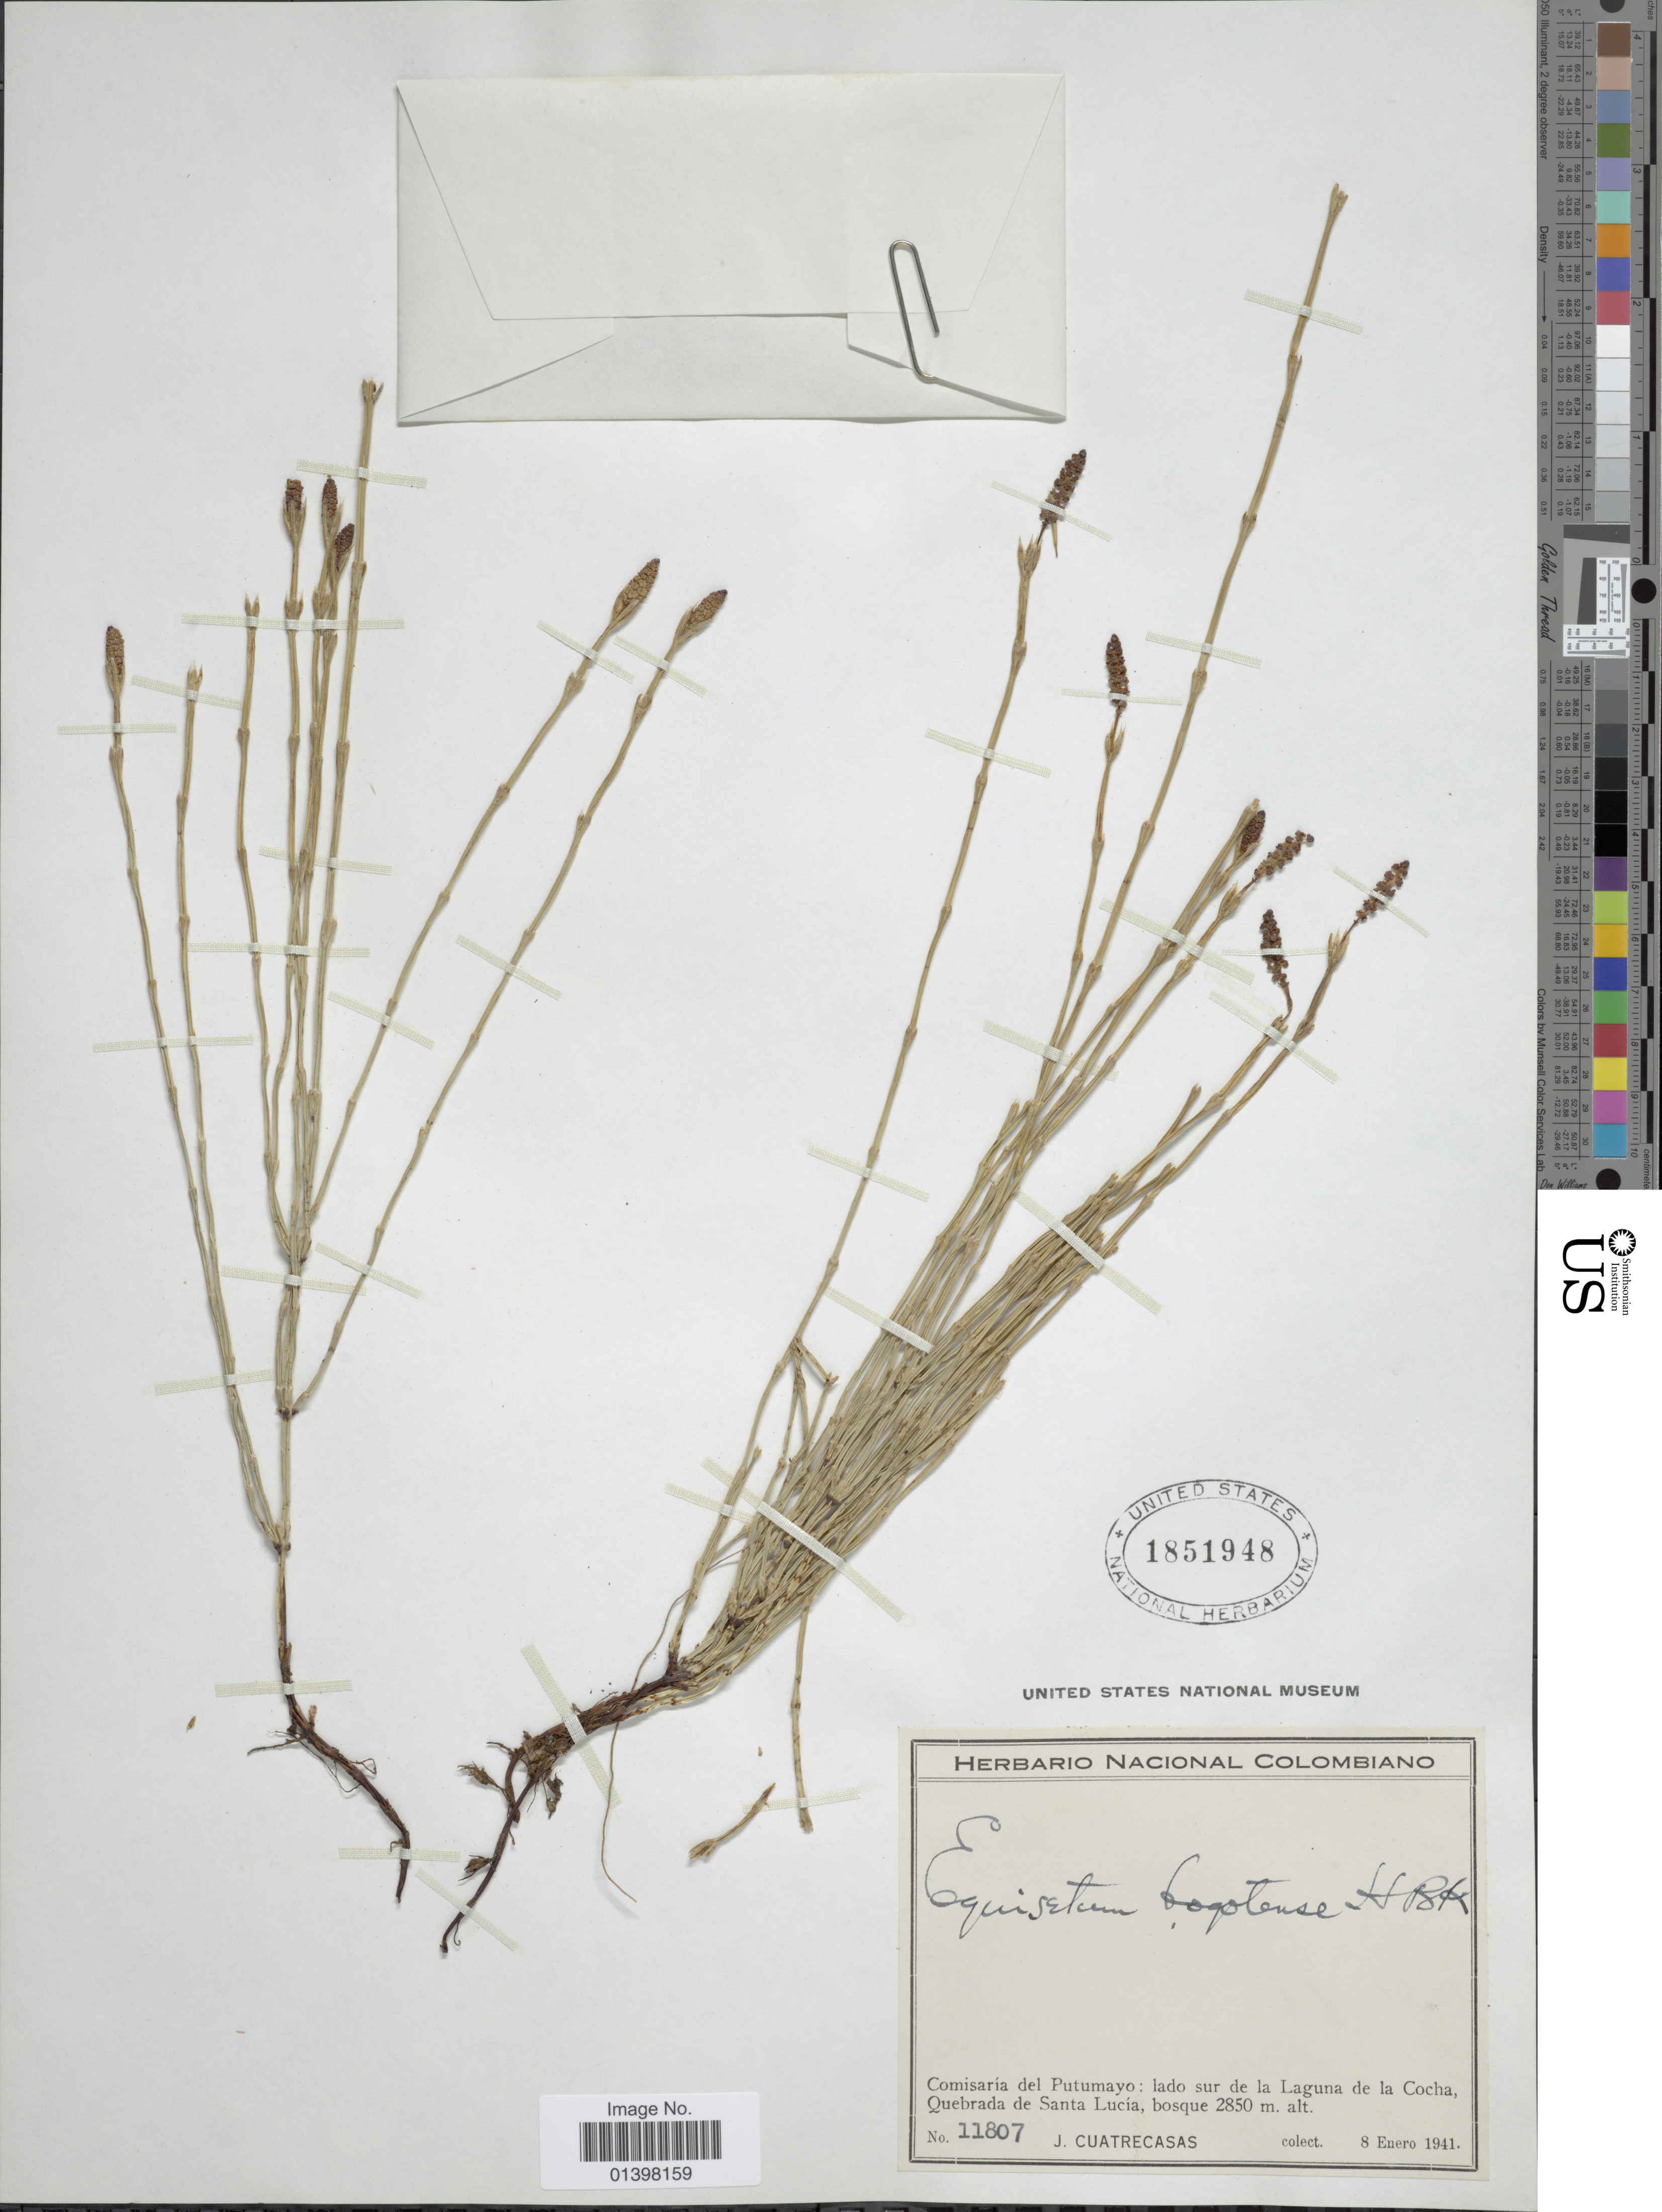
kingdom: Plantae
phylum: Tracheophyta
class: Polypodiopsida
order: Equisetales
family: Equisetaceae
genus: Equisetum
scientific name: Equisetum bogotense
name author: Kunth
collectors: J. Cuatrecasas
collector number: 11807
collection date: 1941-01-08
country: Colombia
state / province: Putumayo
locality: Comisaria del Putumayo: lado sur de la Laguna de la Cochaa, Quebrada de Santa Lucia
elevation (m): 2850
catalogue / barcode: US 1851948